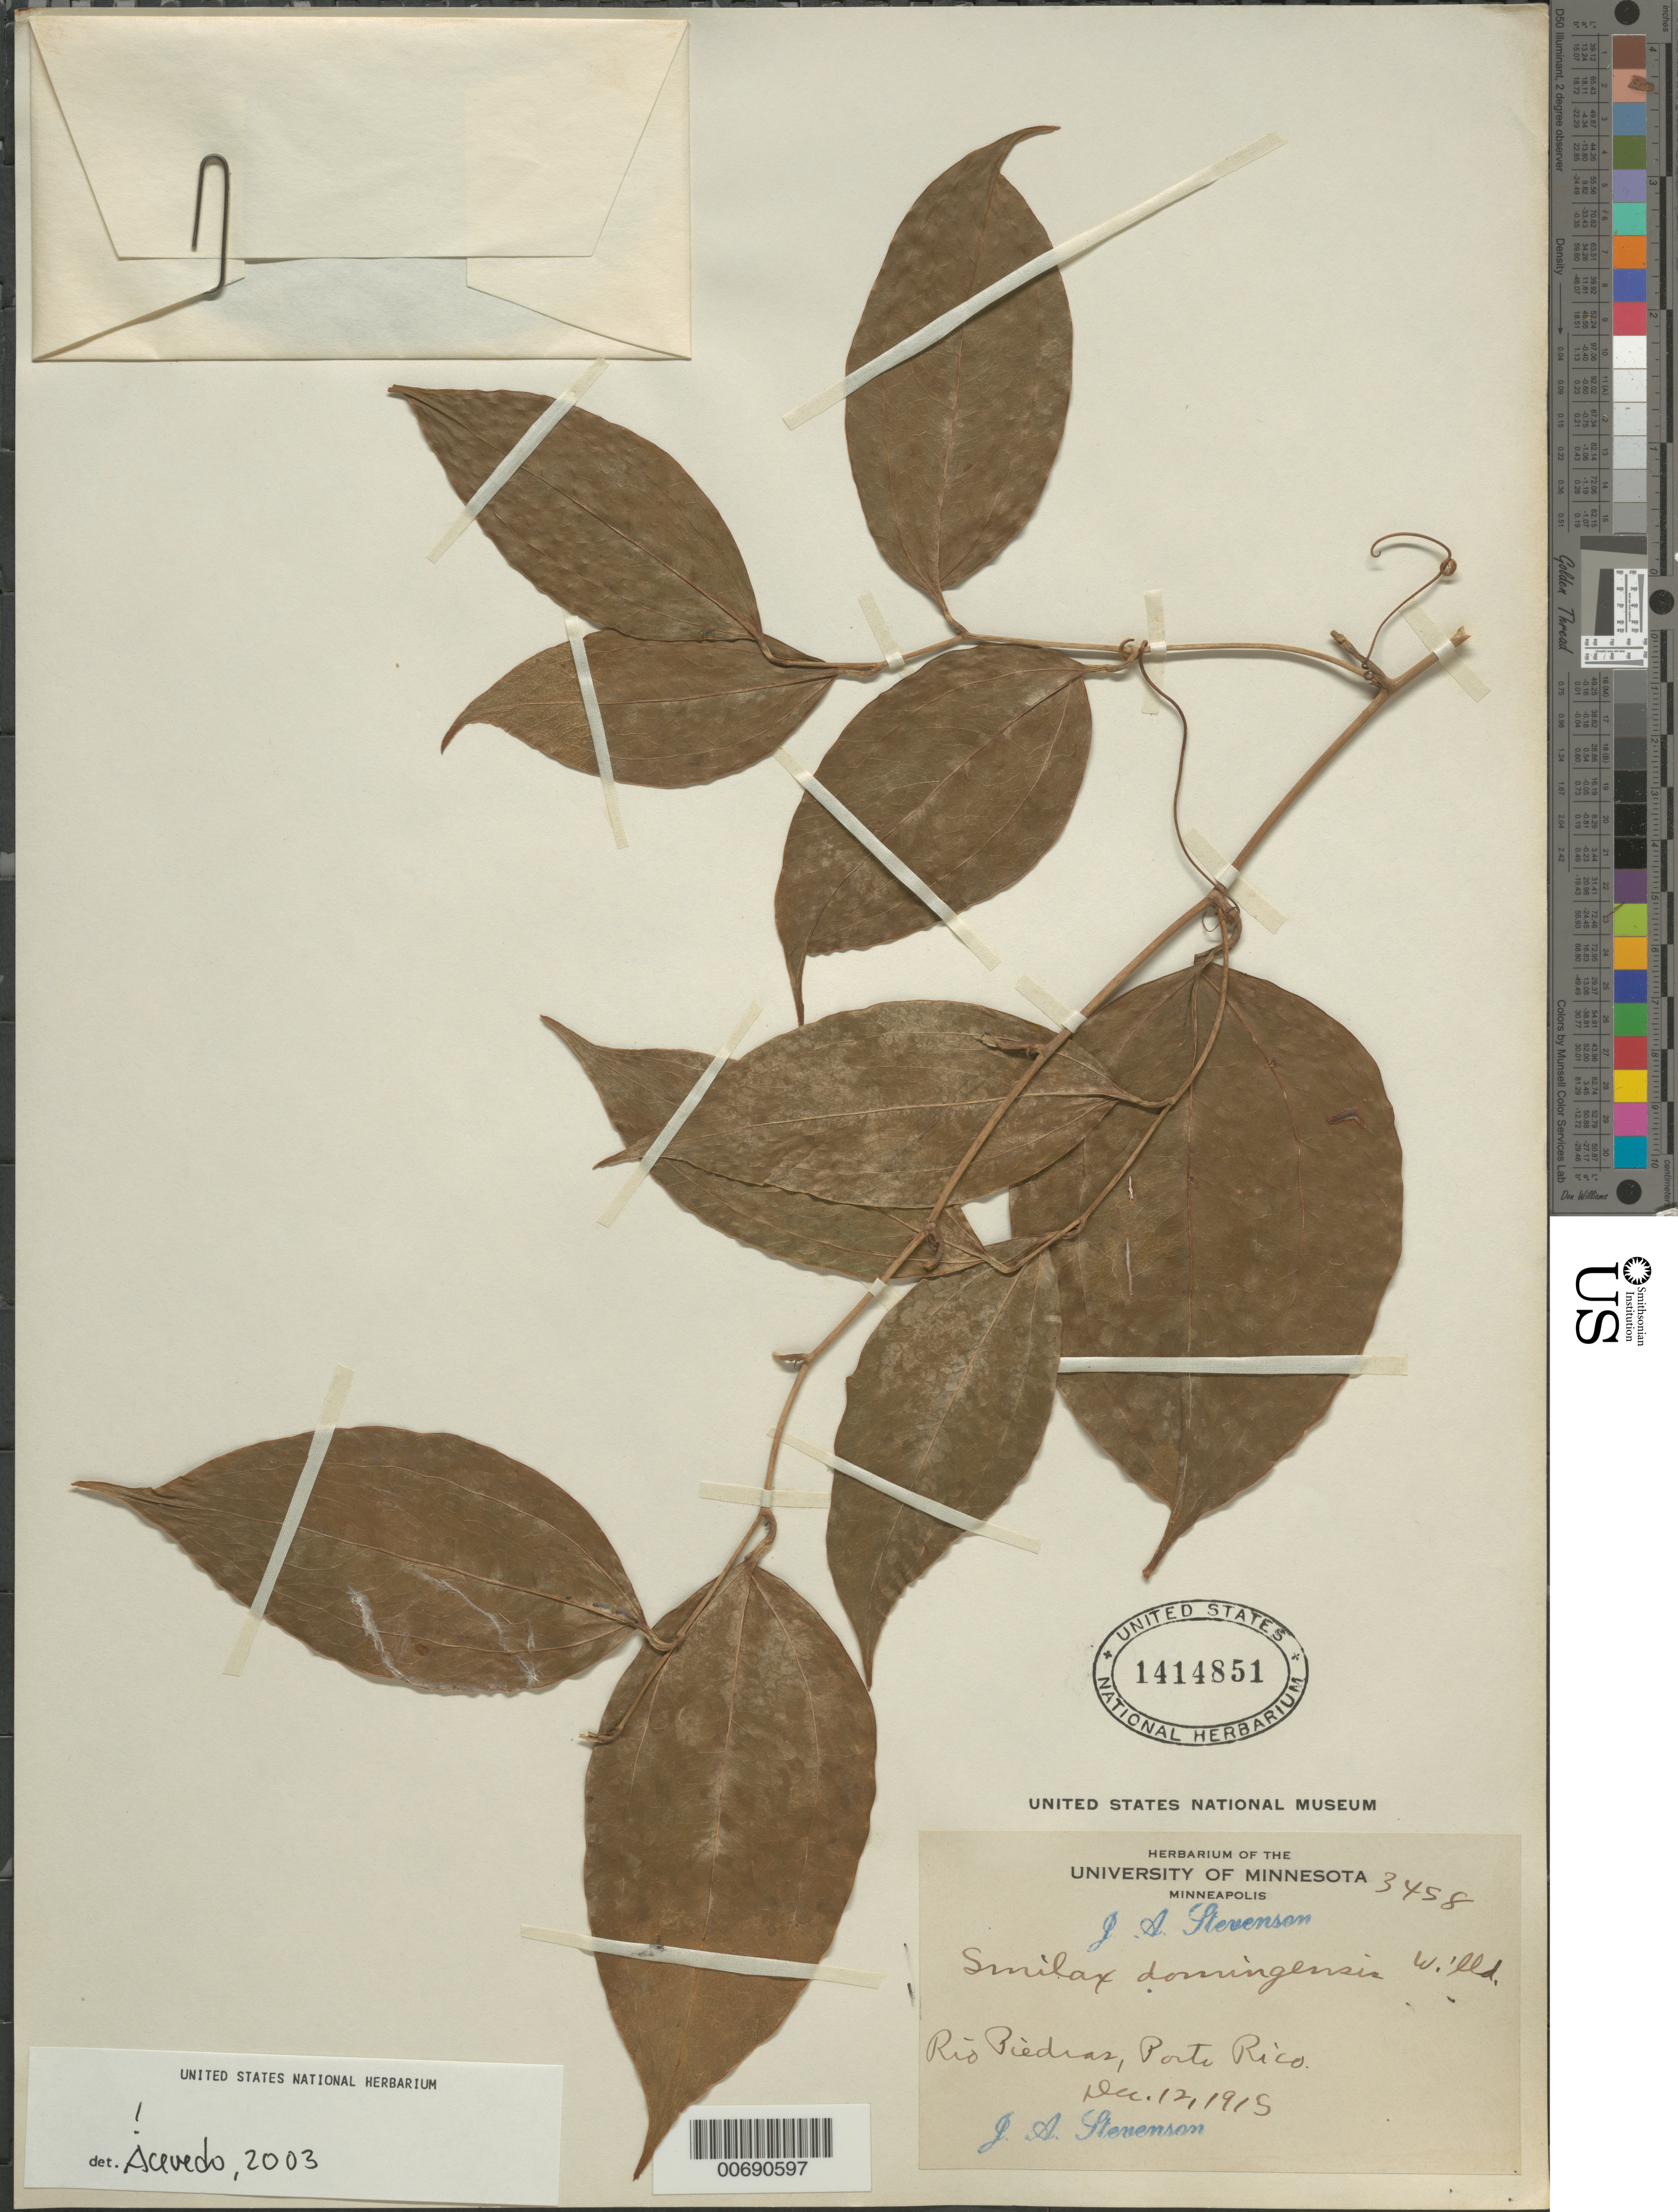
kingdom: Plantae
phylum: Tracheophyta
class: Liliopsida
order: Liliales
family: Smilacaceae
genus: Smilax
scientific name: Smilax domingensis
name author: Willd.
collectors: J. Stevenson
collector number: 3458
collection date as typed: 12 Dec 1915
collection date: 1915-12-12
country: Puerto Rico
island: Greater Antilles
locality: Rio Piedras.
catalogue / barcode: US 1414851